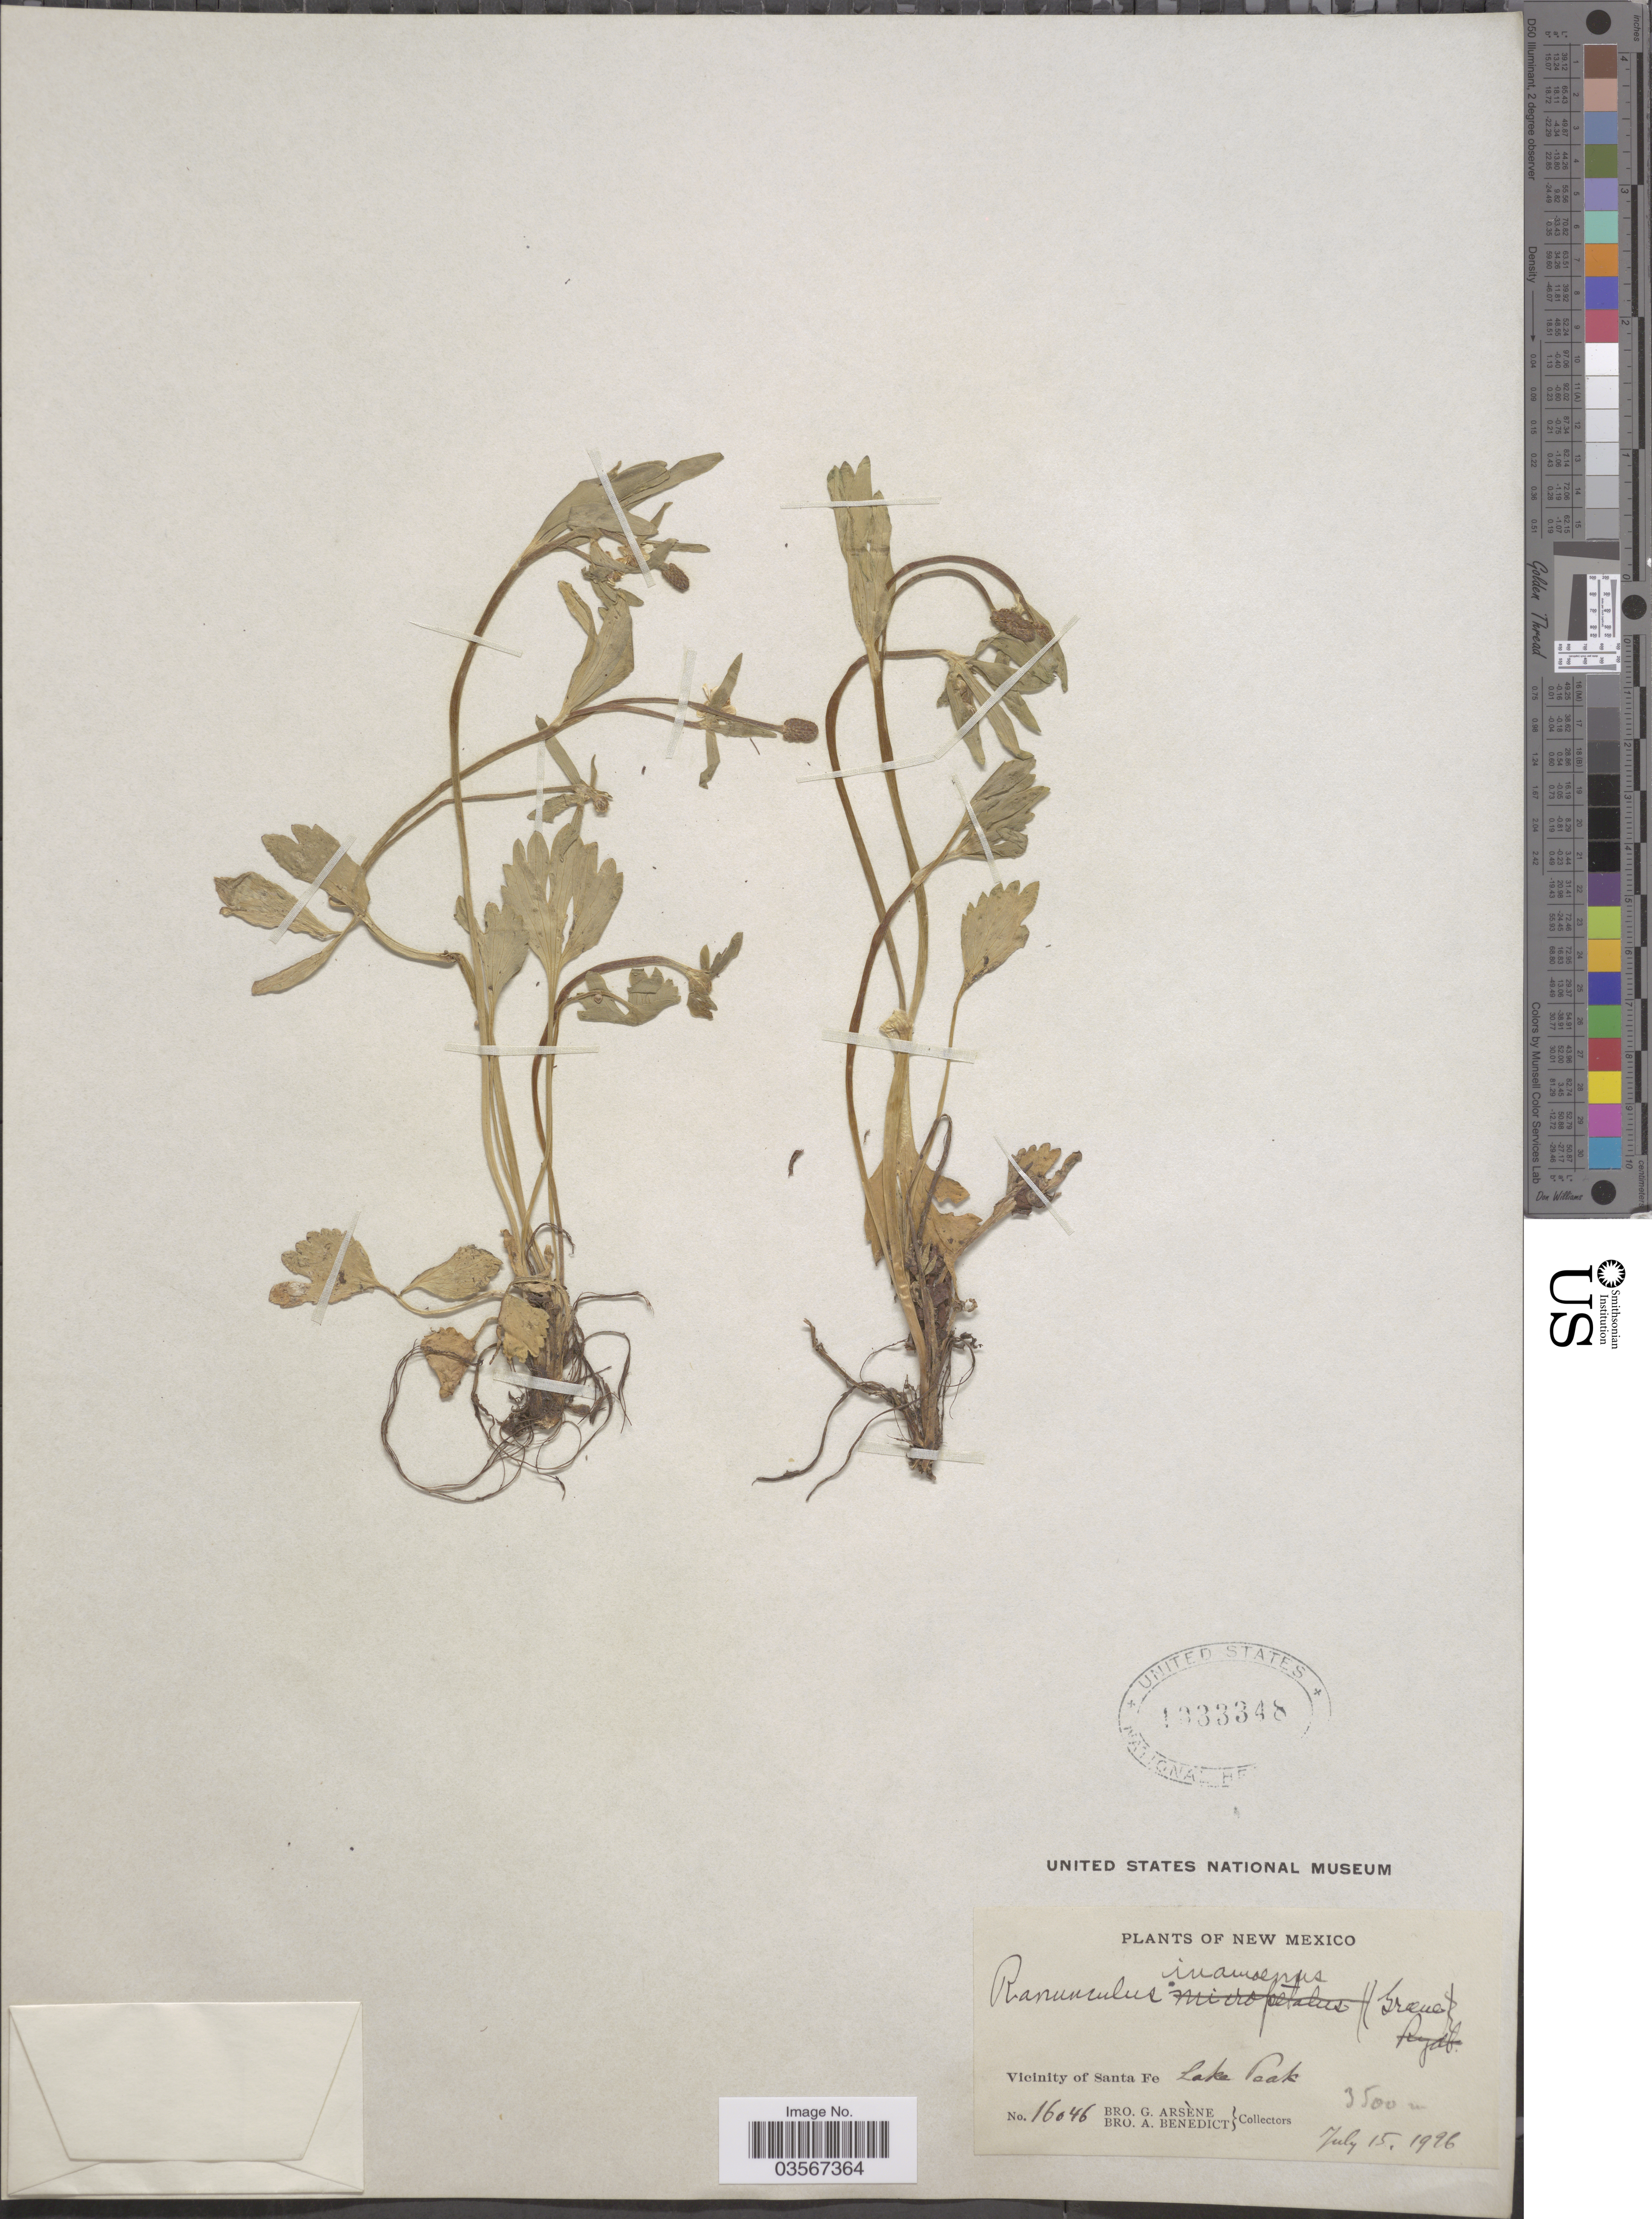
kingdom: Plantae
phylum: Tracheophyta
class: Magnoliopsida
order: Ranunculales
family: Ranunculaceae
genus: Ranunculus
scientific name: Ranunculus inamoenus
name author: Greene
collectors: Bro. G. Arsène & Bro. A. Benedict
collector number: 16046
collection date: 1996-07-15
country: United States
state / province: New Mexico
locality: Vicinity of Santa Fe. Lake Peak.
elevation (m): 3500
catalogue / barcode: US 1033348